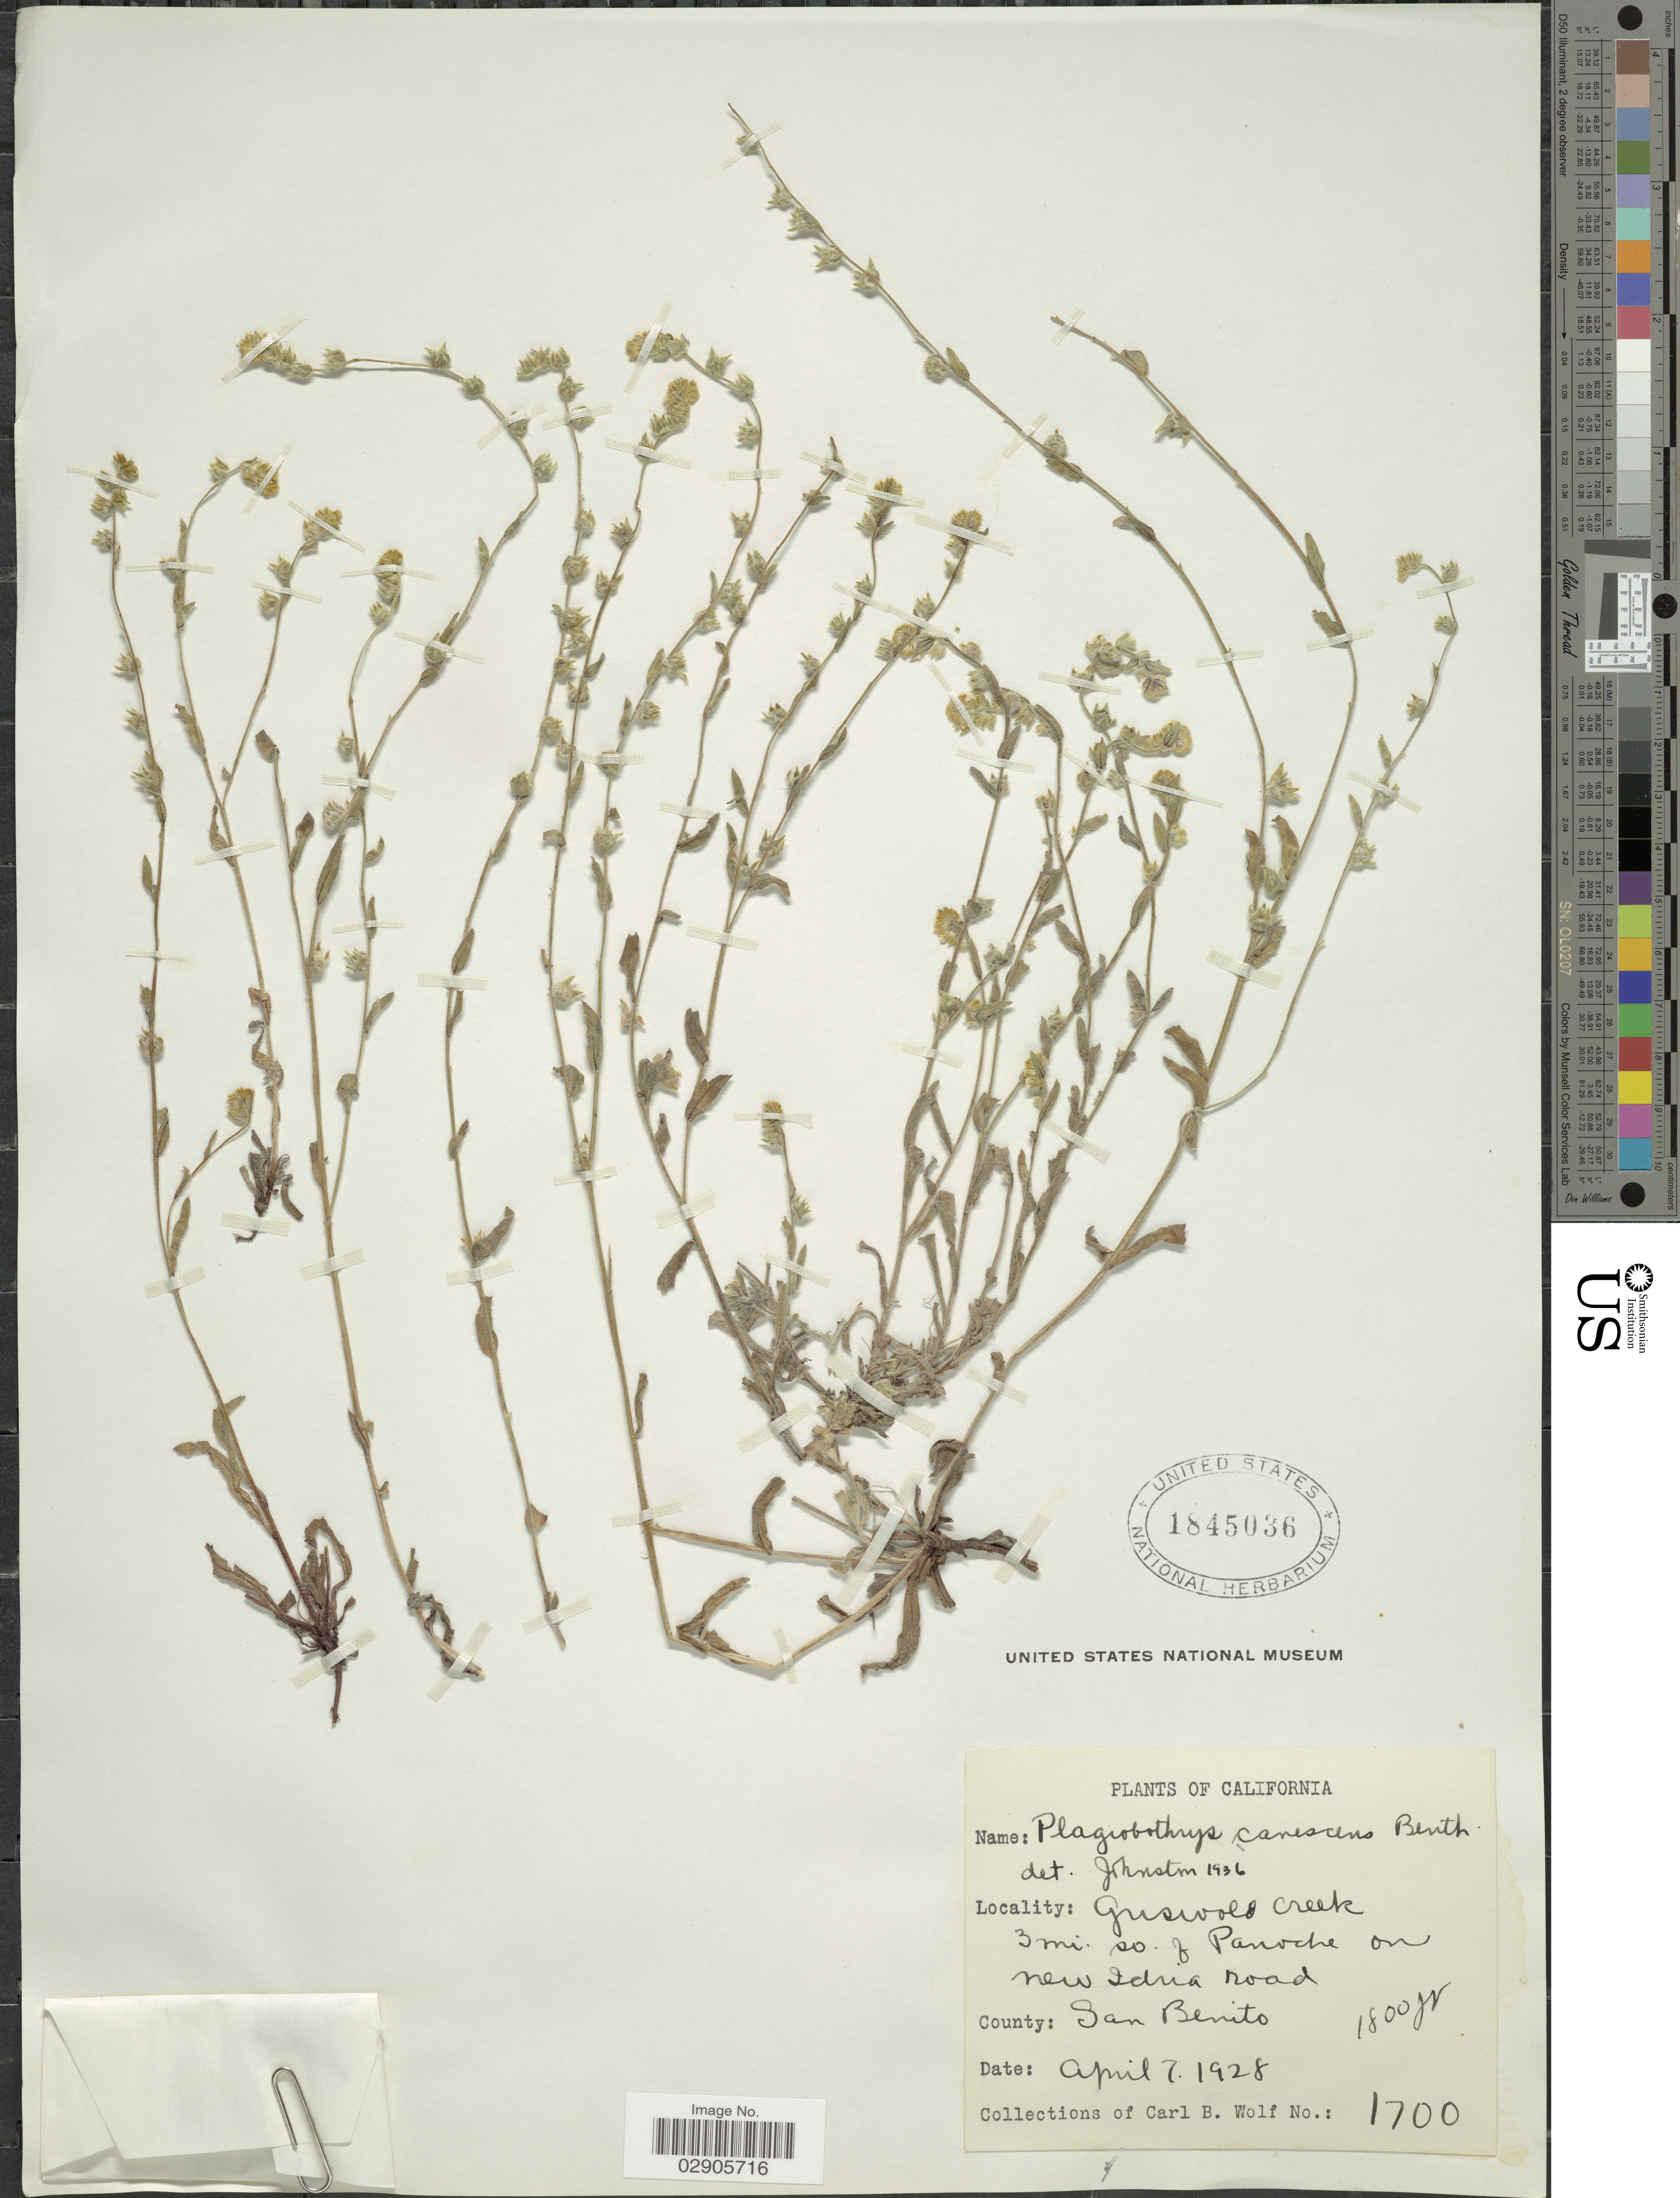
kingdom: Plantae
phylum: Tracheophyta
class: Magnoliopsida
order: Boraginales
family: Boraginaceae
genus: Plagiobothrys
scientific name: Plagiobothrys canescens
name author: Benth.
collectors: C. B. Wolf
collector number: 1700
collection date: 1928-04-07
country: United States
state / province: California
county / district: San Benito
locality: Griswold creek 3 mi. so. of Panoche on New Idria road. County: San Benito.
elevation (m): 549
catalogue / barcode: US 1845036